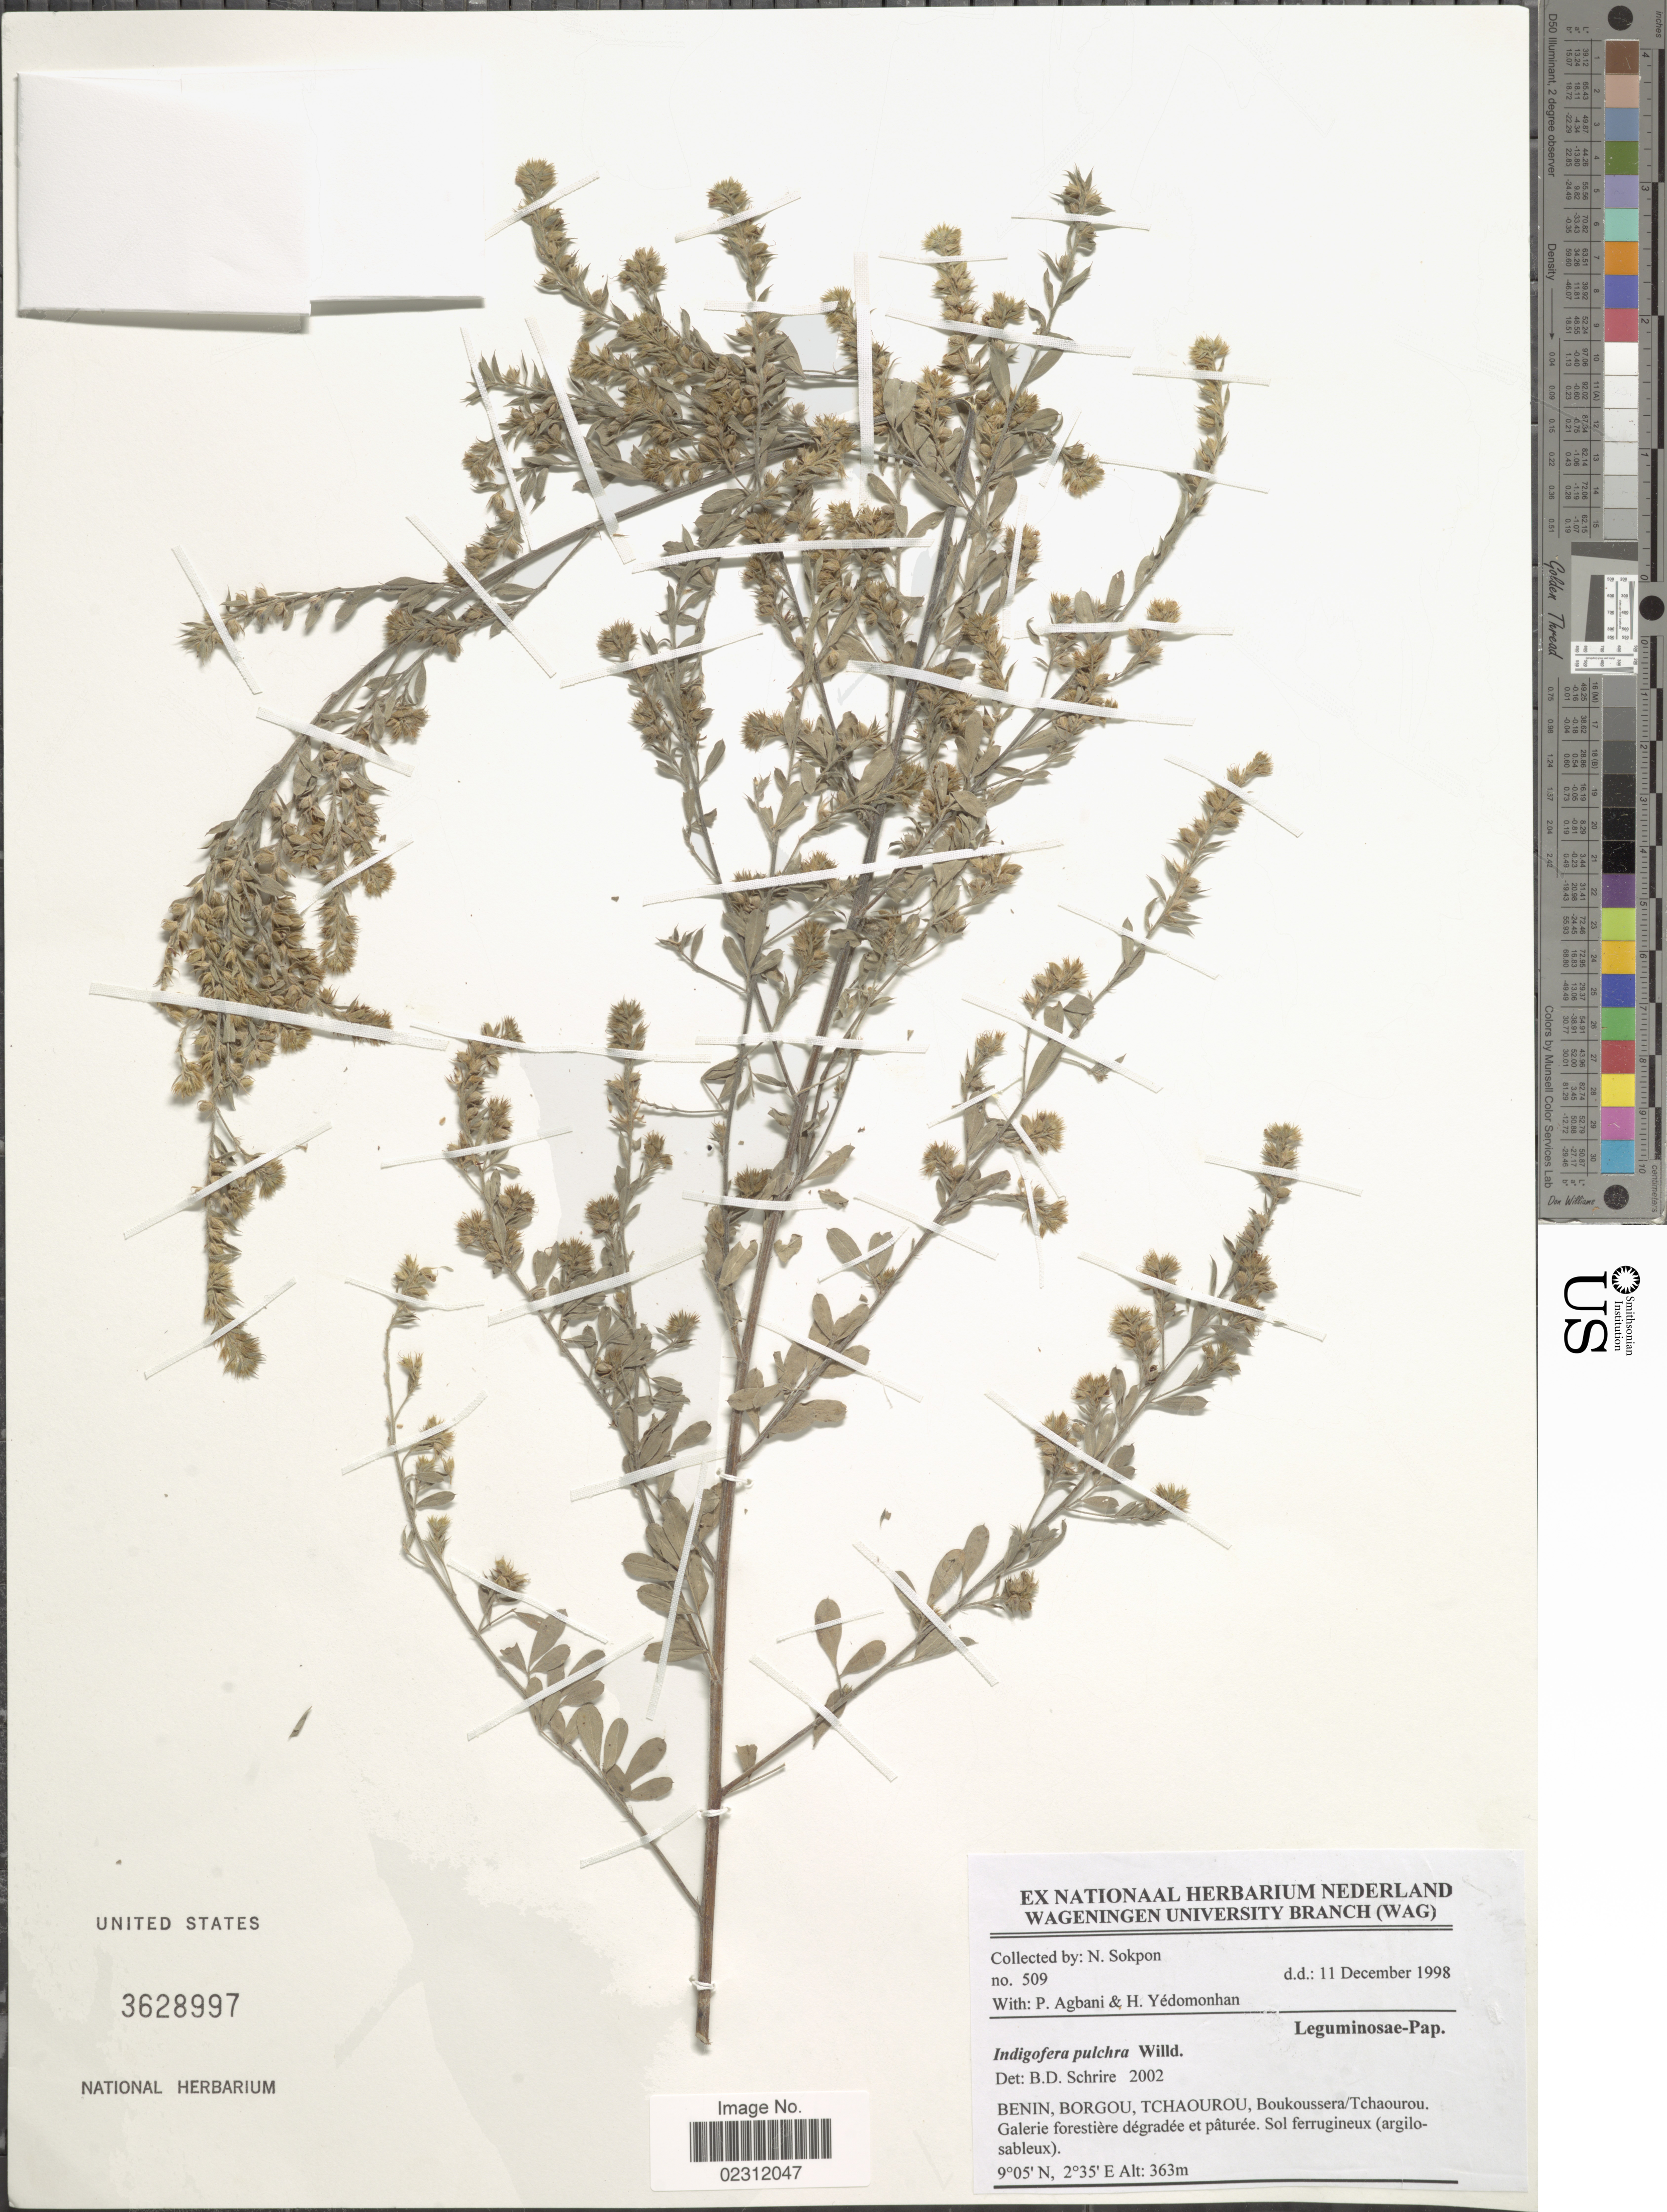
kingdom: Plantae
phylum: Tracheophyta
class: Magnoliopsida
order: Fabales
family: Fabaceae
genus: Indigofera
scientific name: Indigofera pulchra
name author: Willd.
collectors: N. Sokpon, P. Agbani & H. Yedomonhan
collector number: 509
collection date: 1998-12-11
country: Benin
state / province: Borgou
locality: Tchaourou, Boukoussera/ Tchaourou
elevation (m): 363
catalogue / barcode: US 3628997